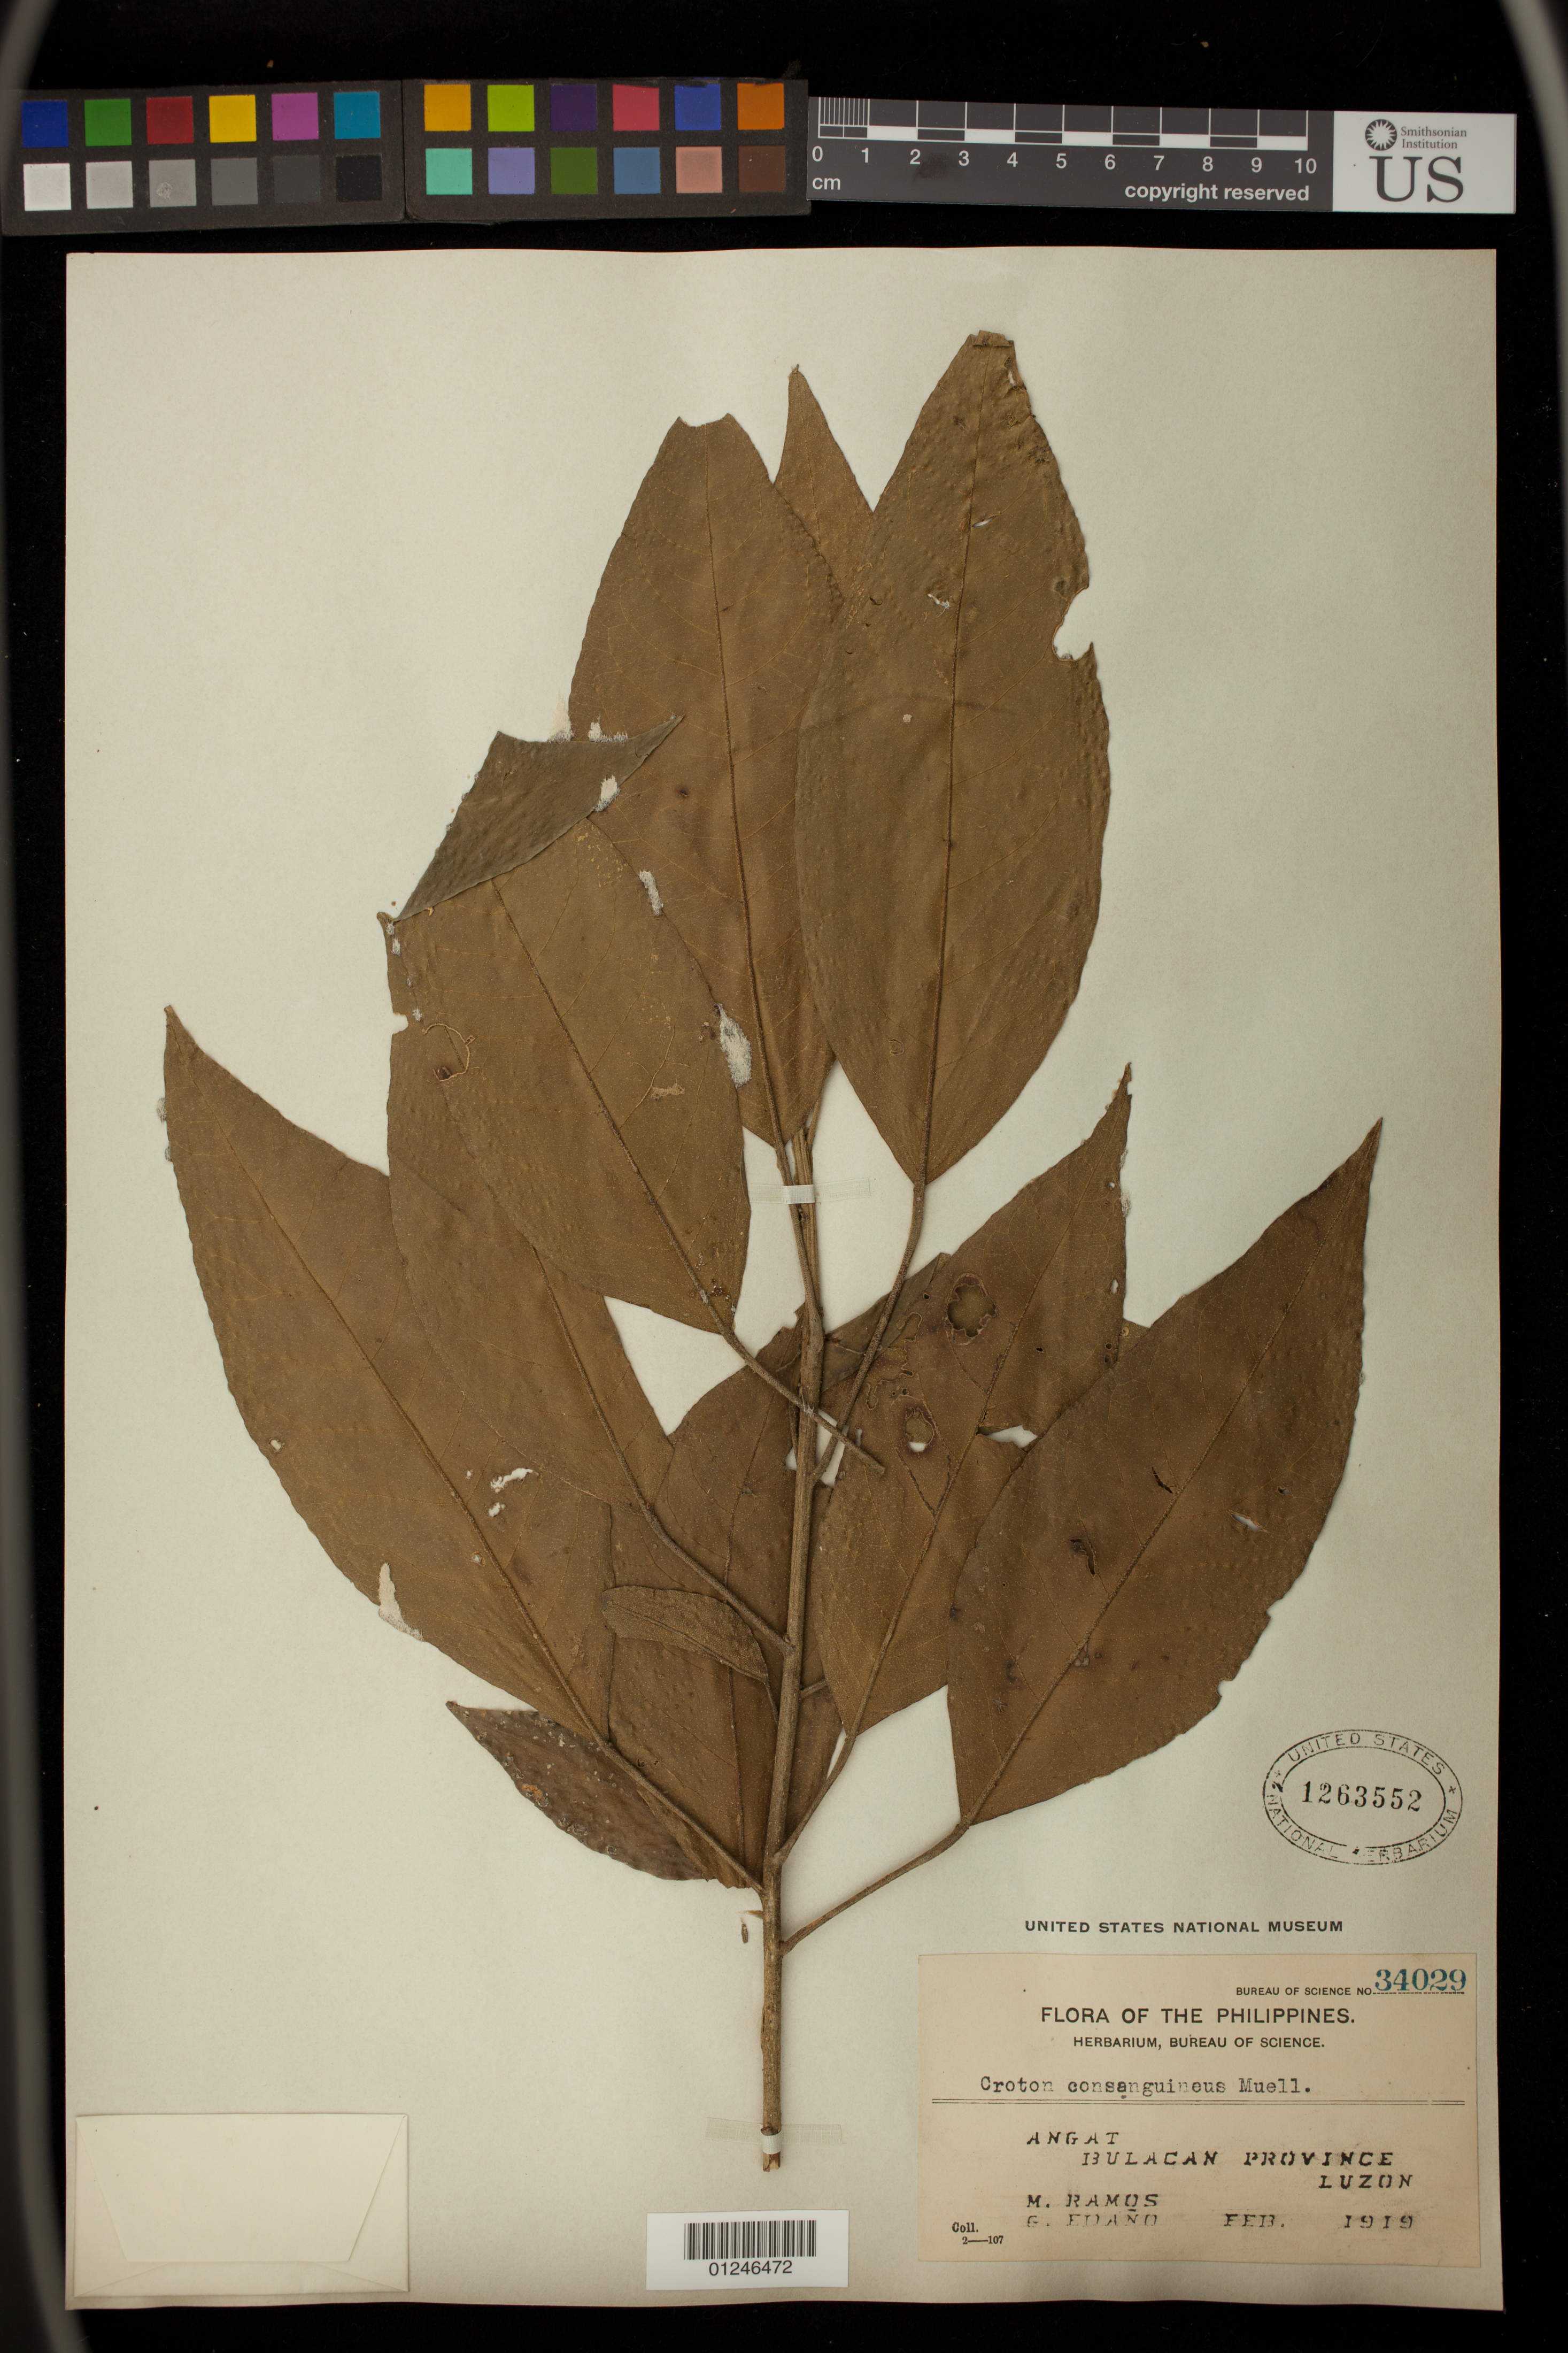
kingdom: Plantae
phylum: Tracheophyta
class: Magnoliopsida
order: Malpighiales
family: Euphorbiaceae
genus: Croton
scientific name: Croton consanguineus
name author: Müll. Arg.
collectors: M. Ramos & G. Edaño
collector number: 34029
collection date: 1919-02-01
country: Philippines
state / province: Central Luzon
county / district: Bulacan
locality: Angat, Bulacan Province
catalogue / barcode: US 1263552